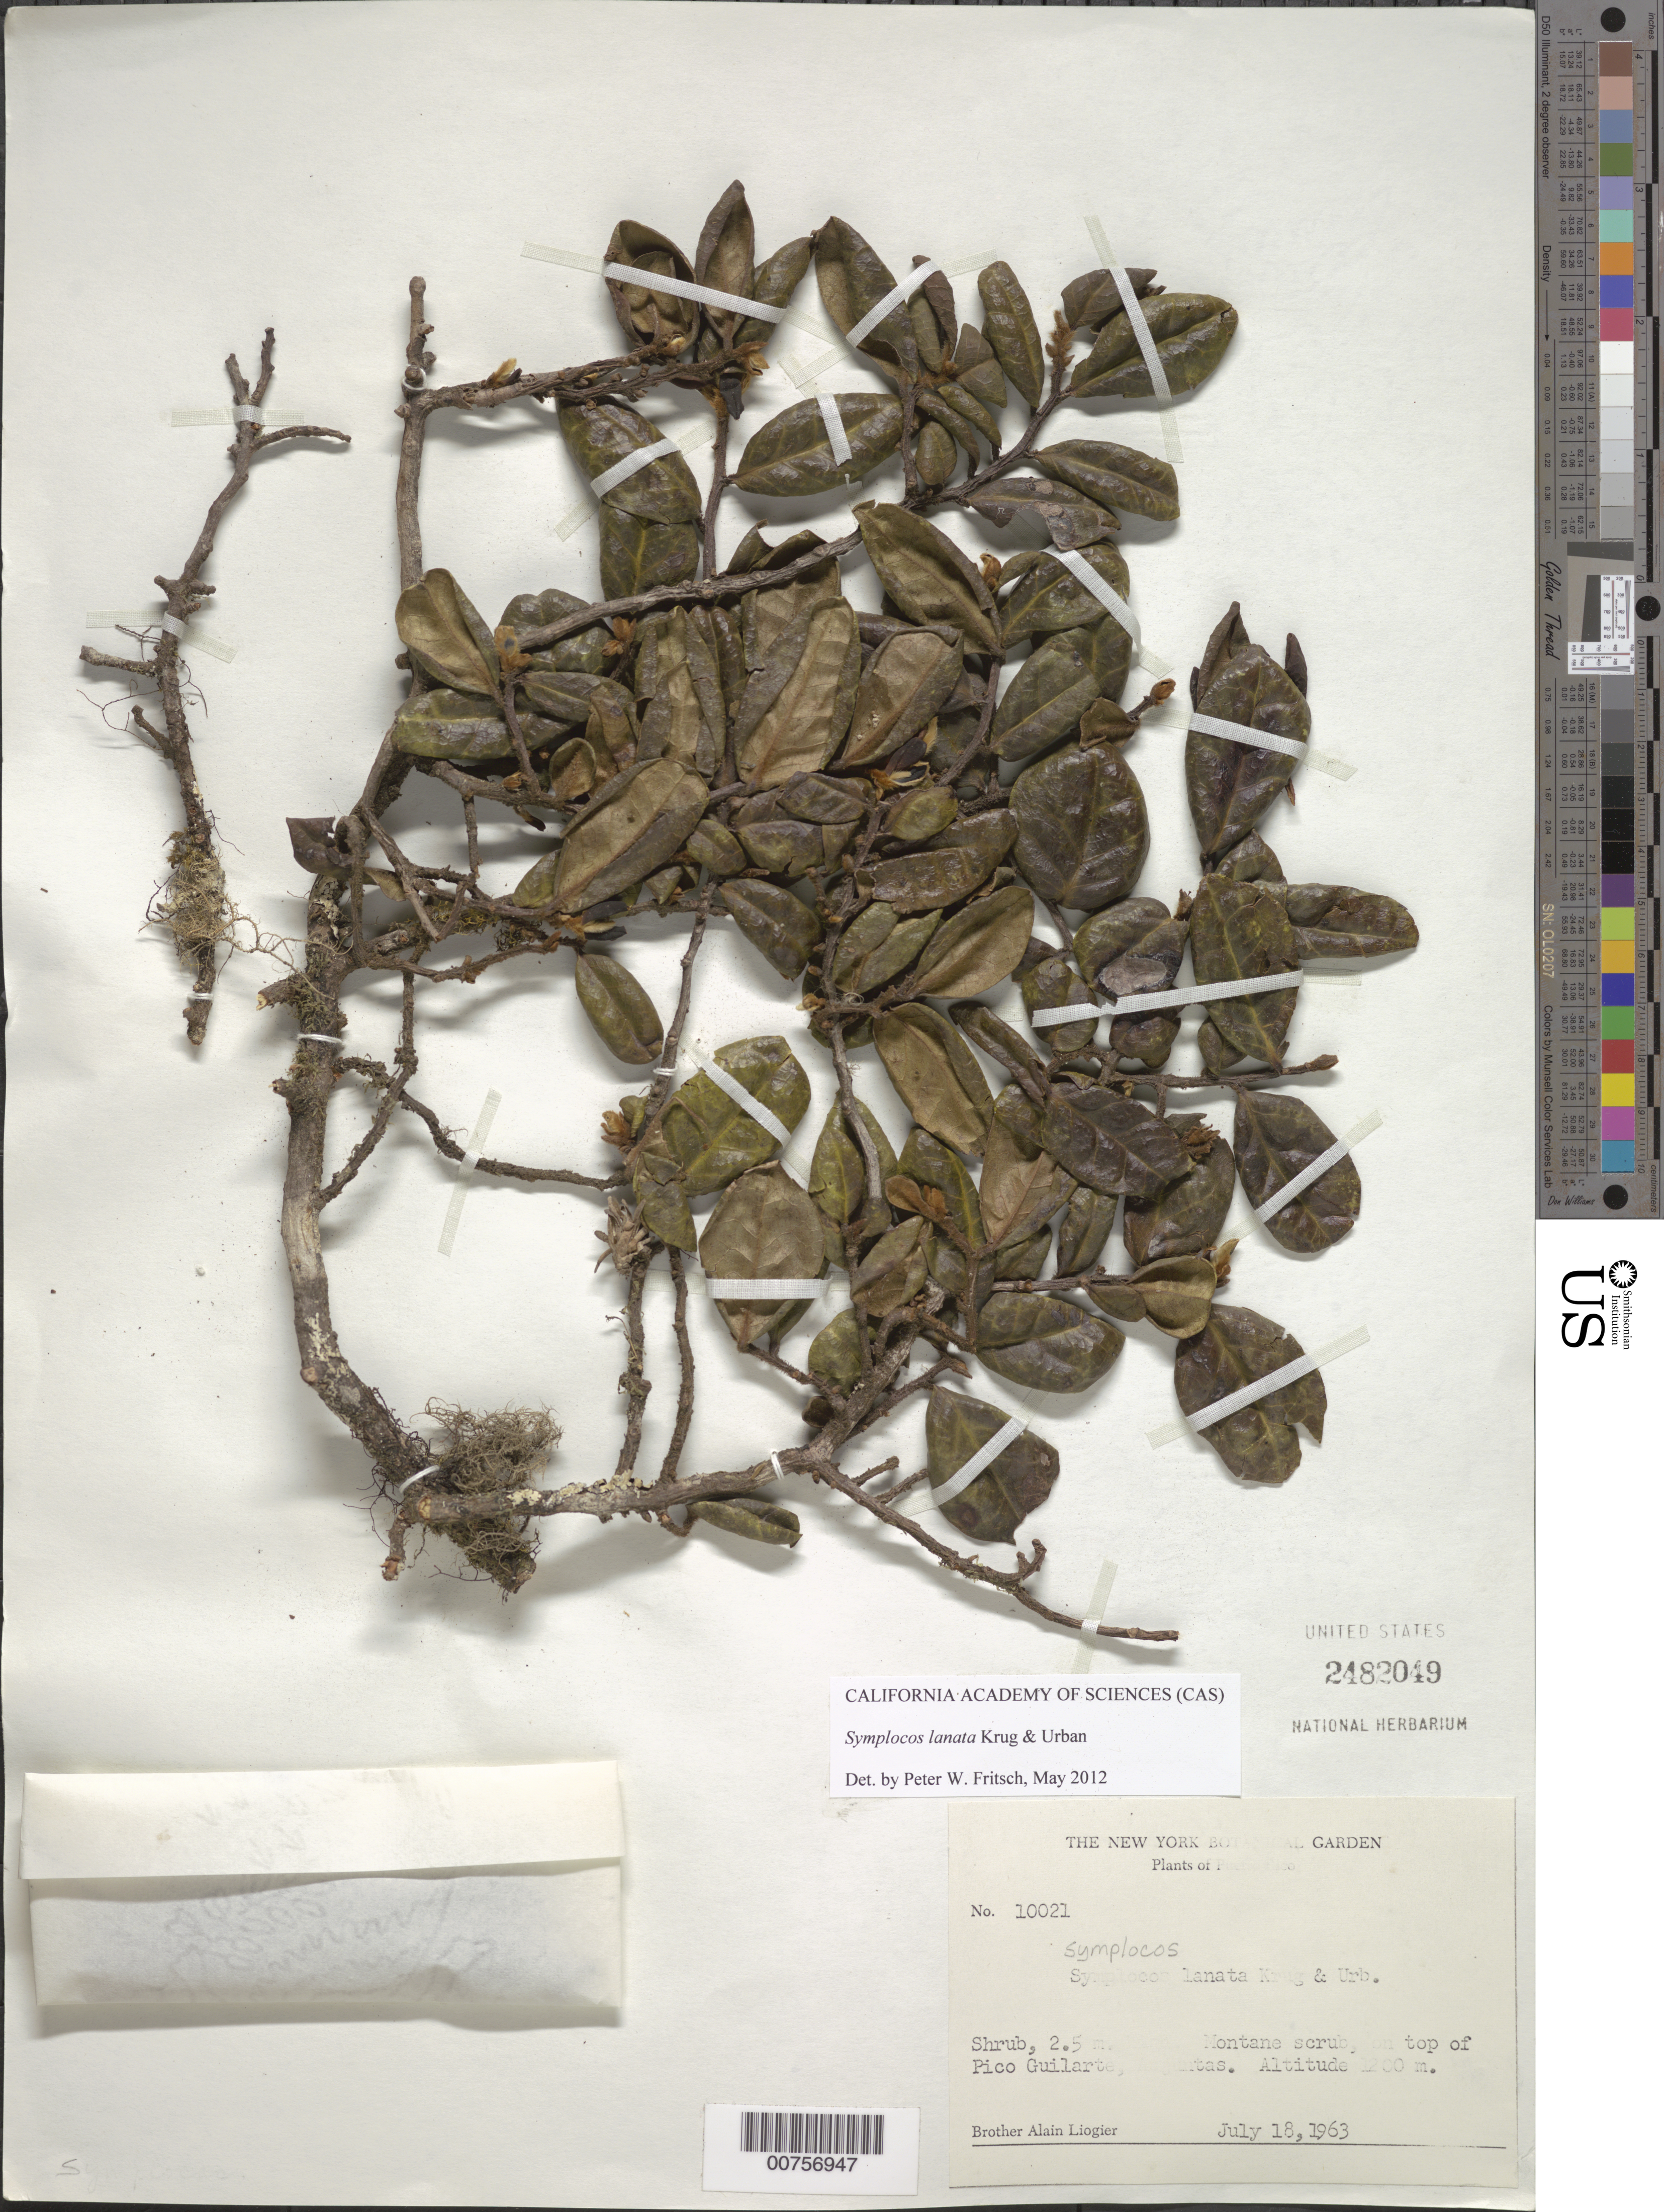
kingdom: Plantae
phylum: Tracheophyta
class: Magnoliopsida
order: Ericales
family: Symplocaceae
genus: Symplocos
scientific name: Symplocos lanata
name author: Krug & Urb.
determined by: Fritsch, Peter W.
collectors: A. H. Liogier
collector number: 10021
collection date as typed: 18 Jul 1963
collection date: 1963-07-18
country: Puerto Rico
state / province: Adjuntas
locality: On top of Pico Guilarte, Adjuntas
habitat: Montane scrub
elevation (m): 1200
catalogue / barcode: US 2482049